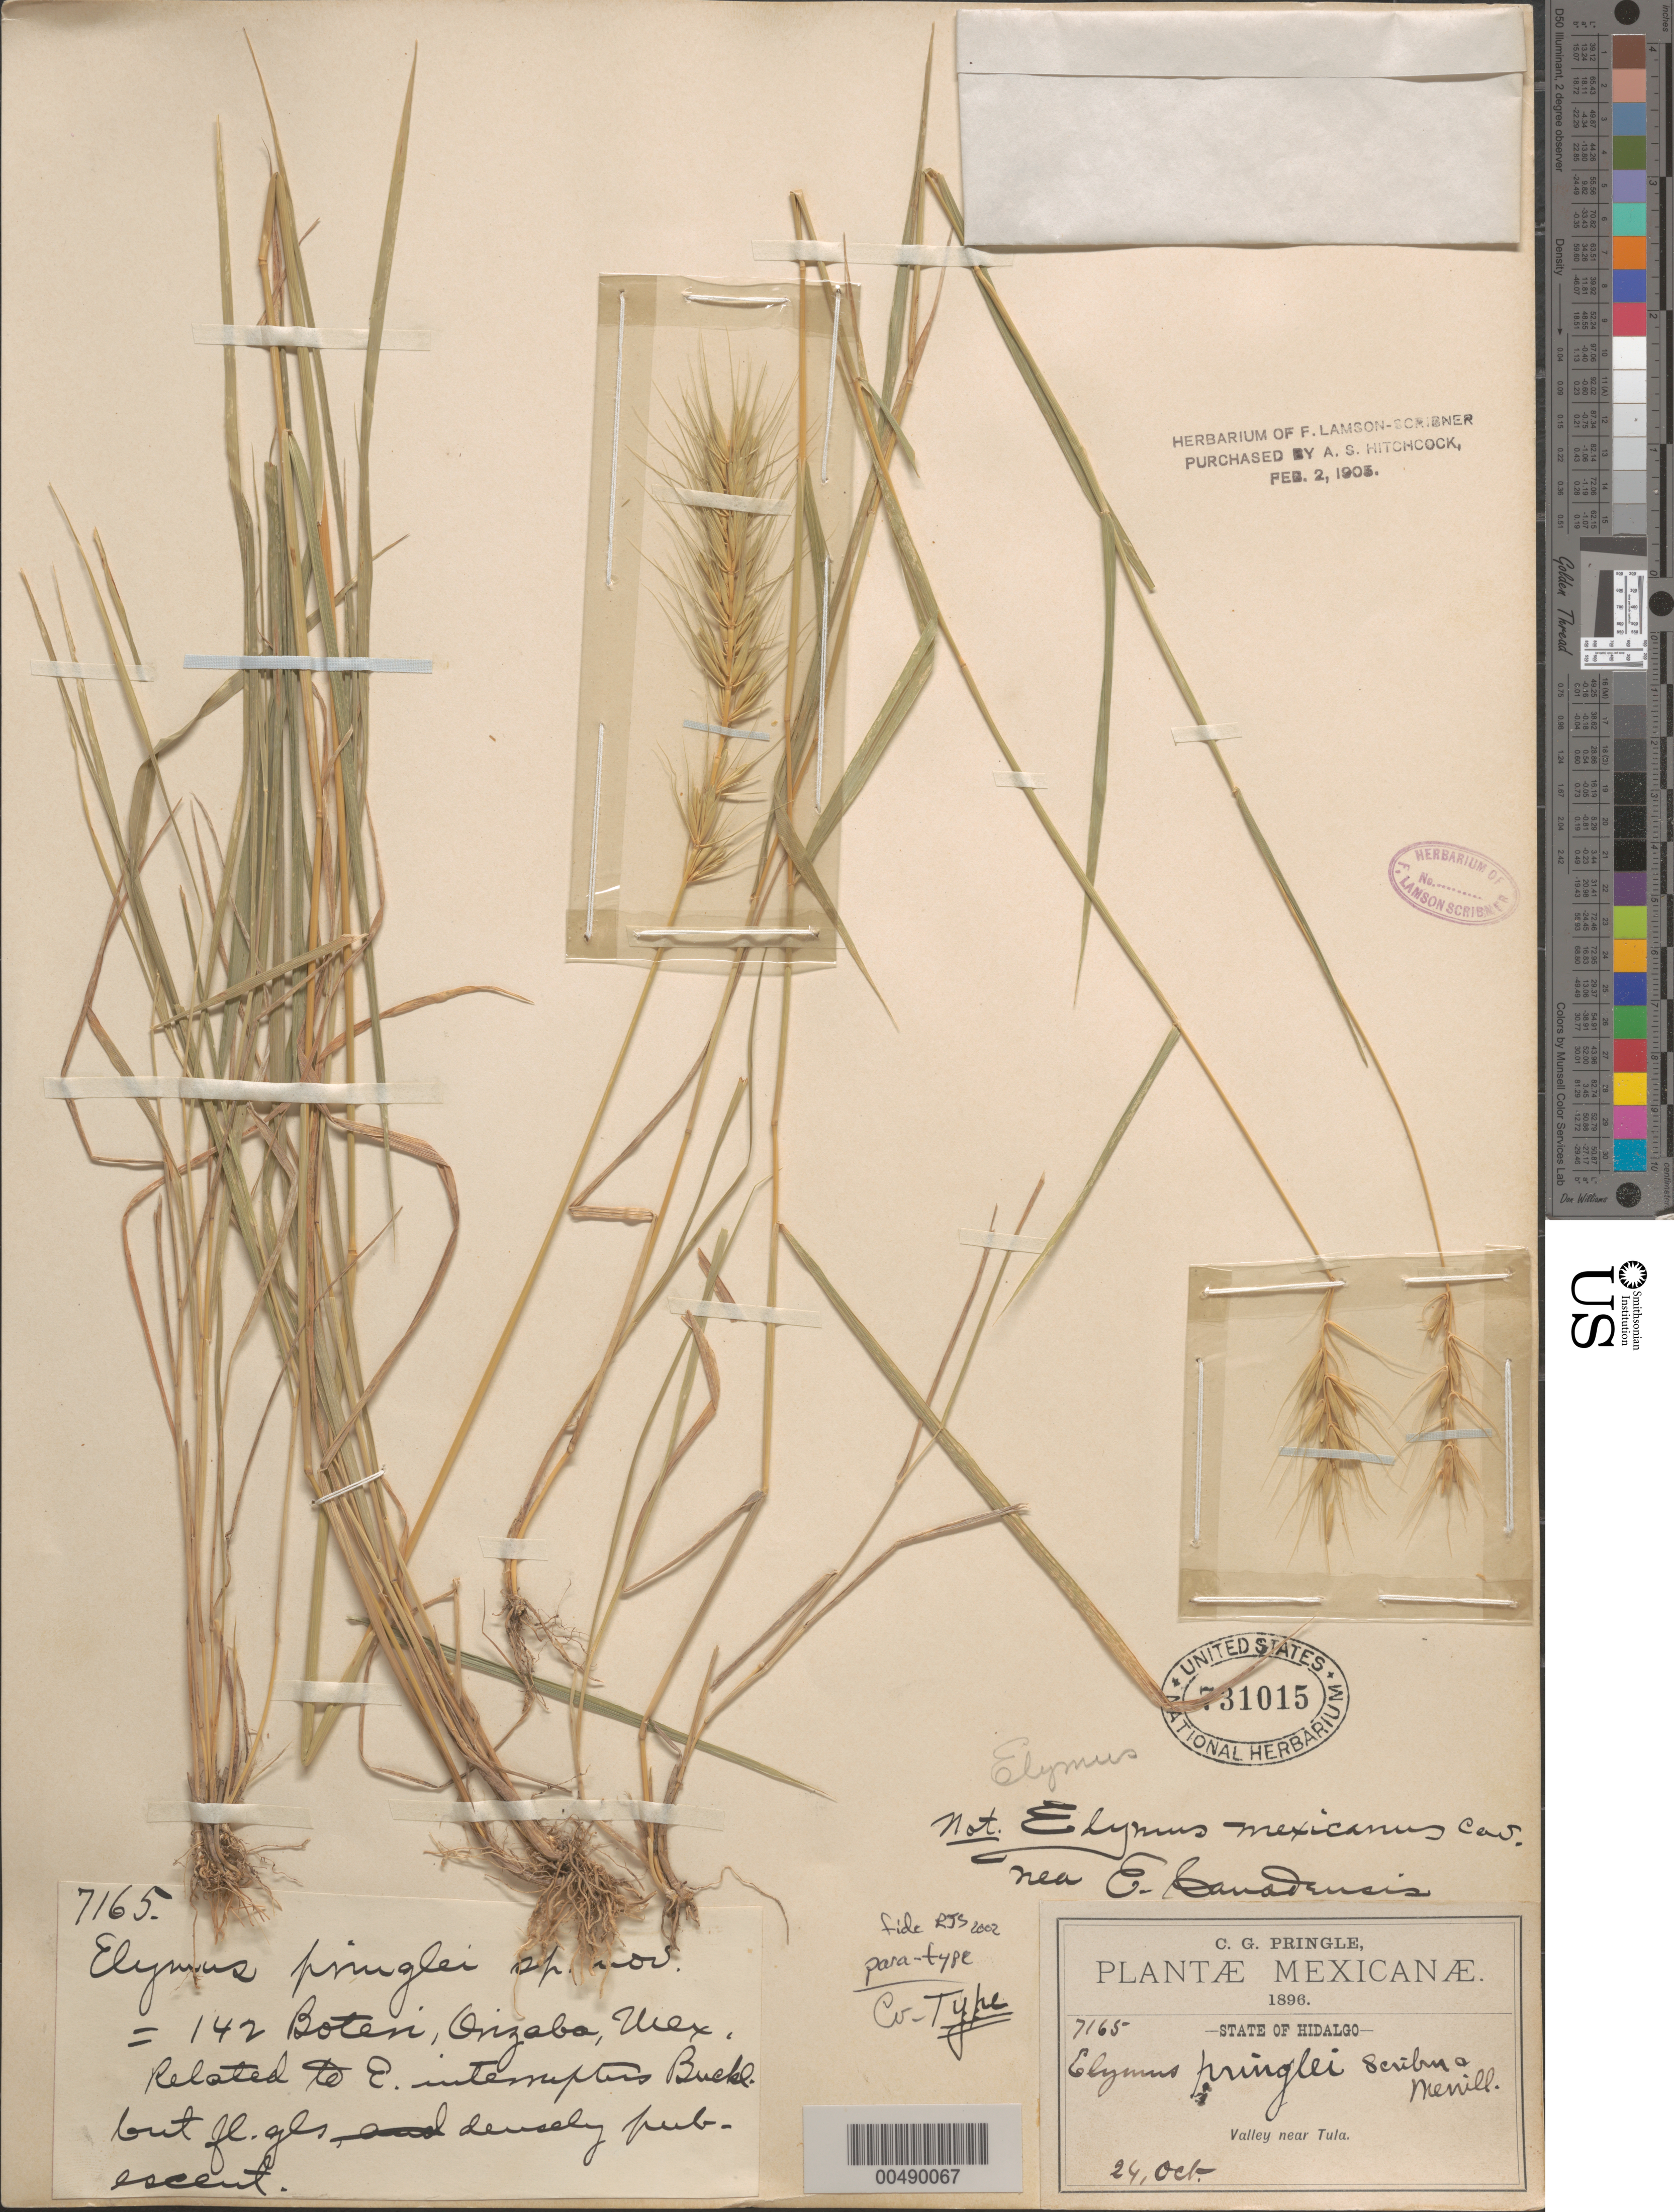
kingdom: Plantae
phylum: Tracheophyta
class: Liliopsida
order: Poales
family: Poaceae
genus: Elymus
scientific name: Elymus pringlei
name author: Scribn. & Merr.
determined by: Soreng, Robert J., Research Associate (BOT), Smithsonian Institution - National Museum of Natural History (UNITED STATES)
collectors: C. G. Pringle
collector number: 7165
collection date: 1896-10-24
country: Mexico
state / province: Hidalgo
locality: Valley near Tula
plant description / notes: Paratype of Elymus pringlei Scribn. & Merr.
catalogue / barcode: US 731015